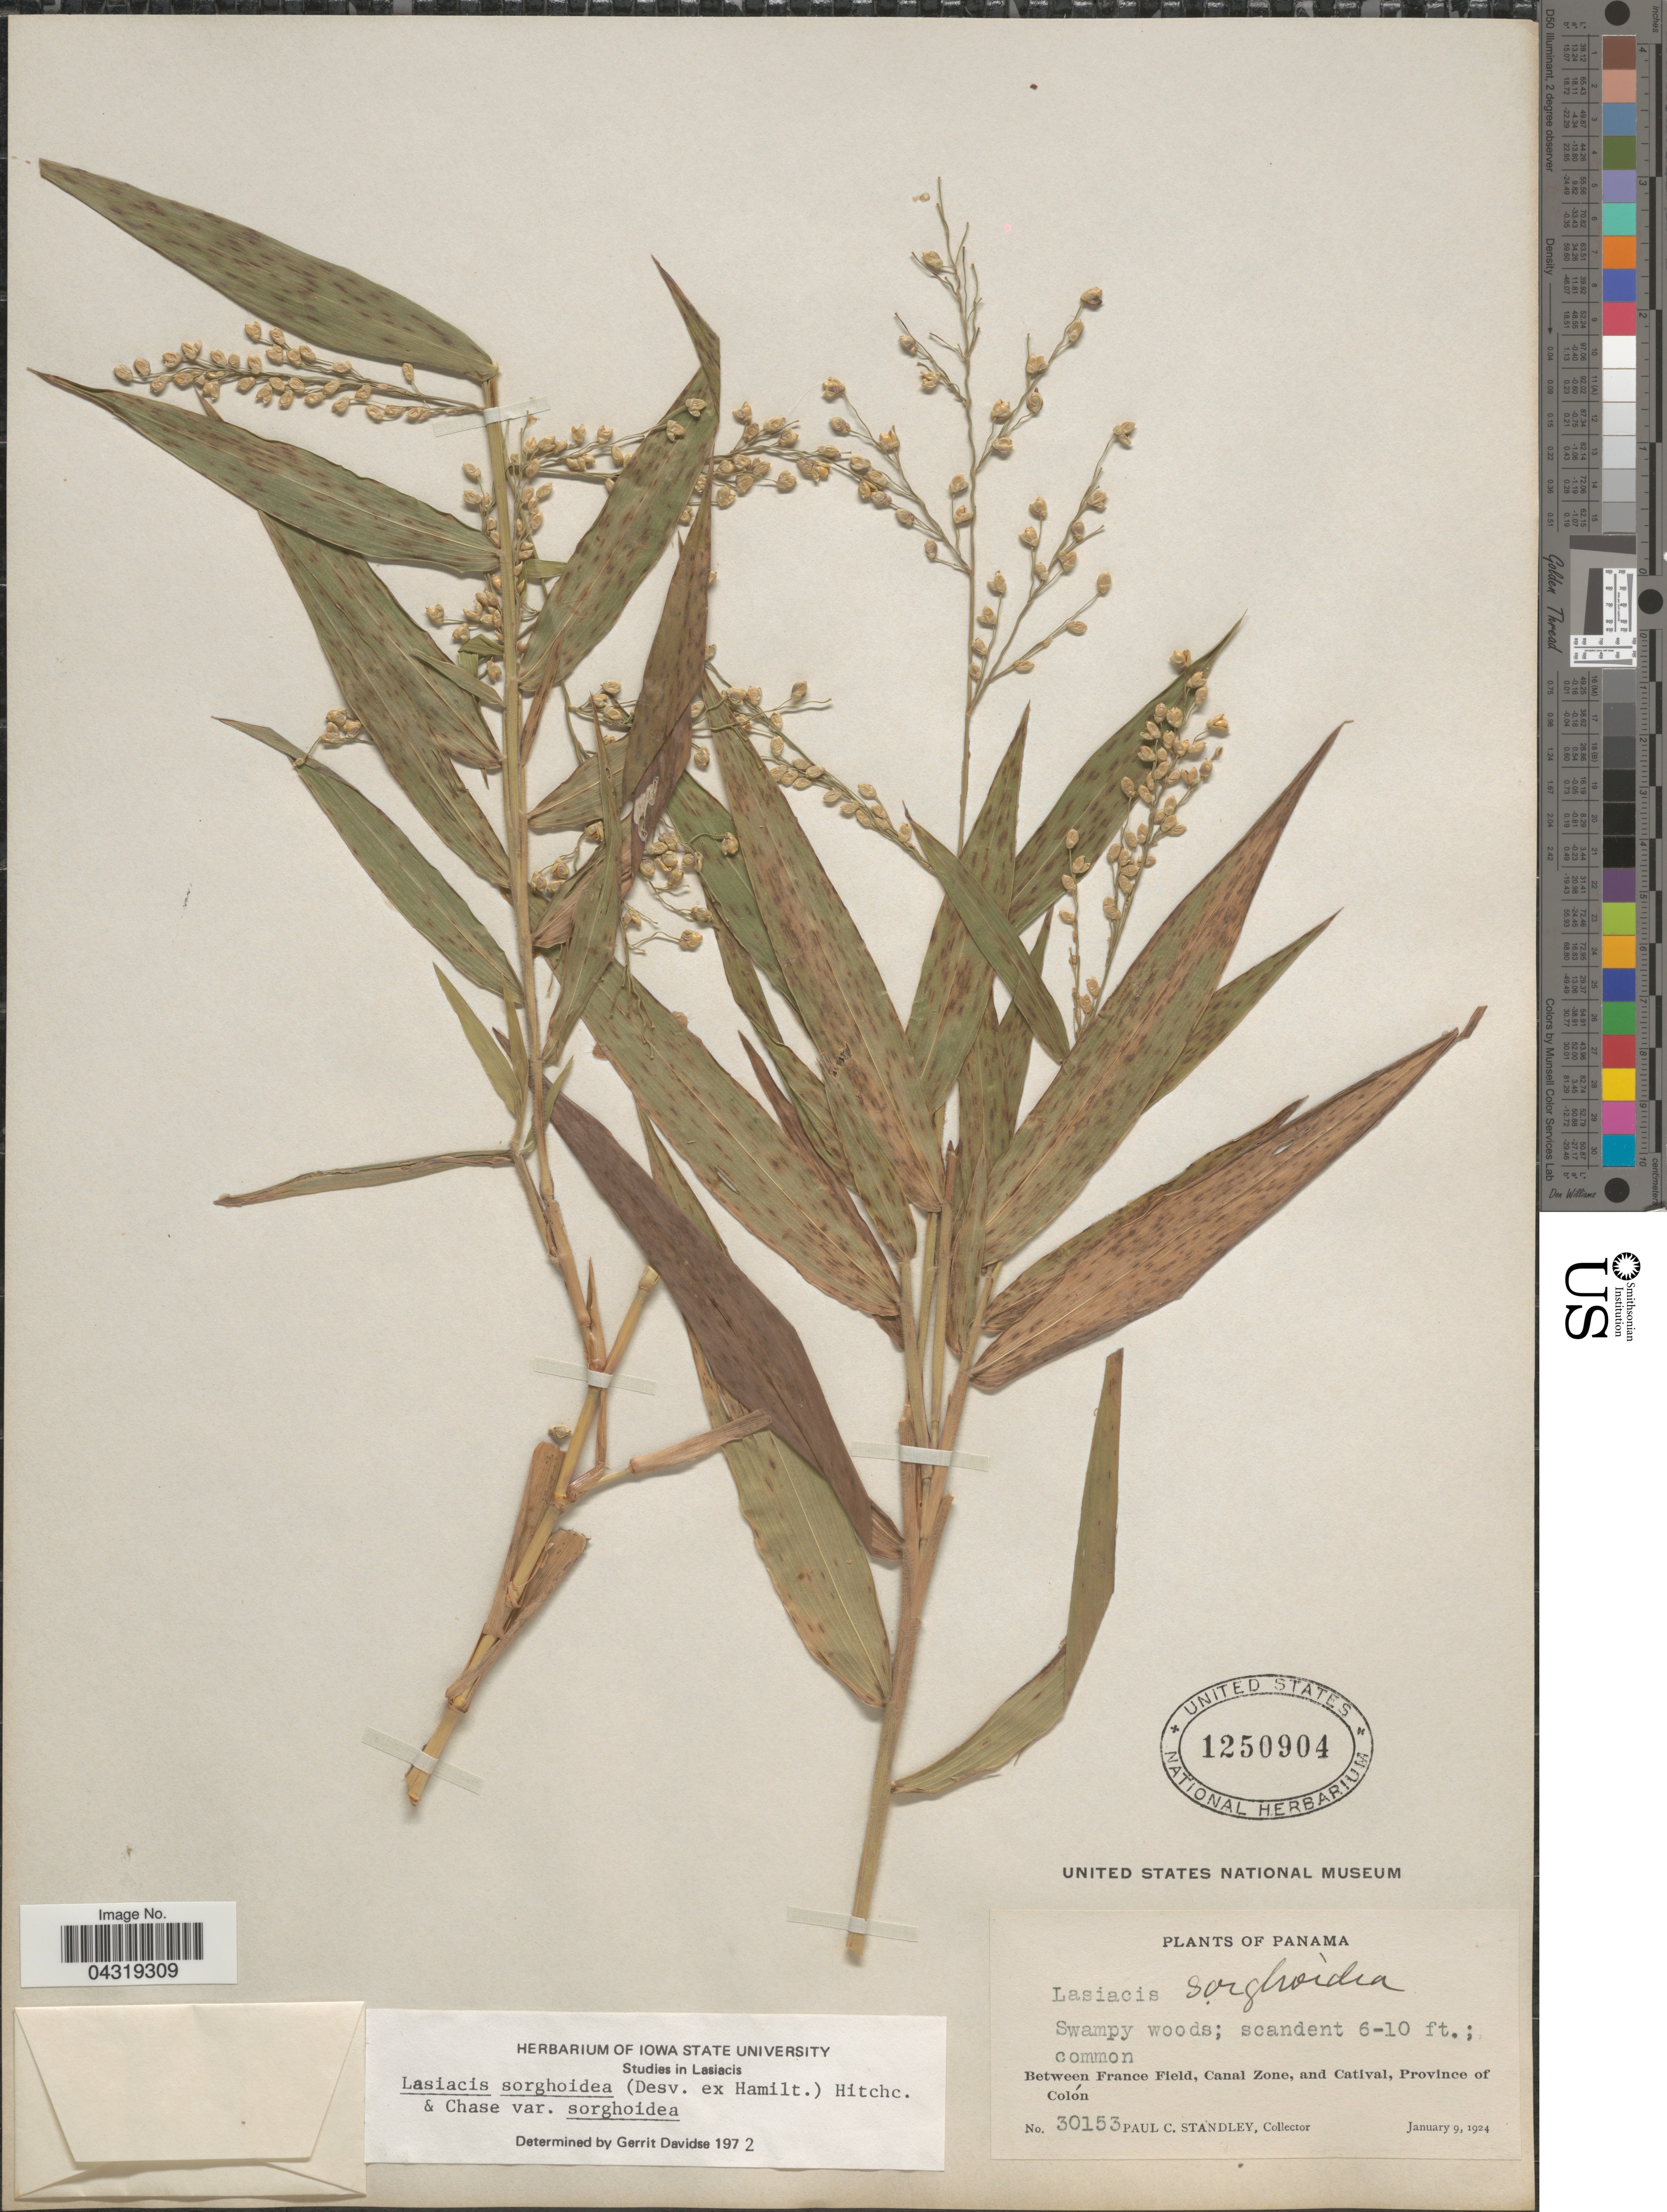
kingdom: Plantae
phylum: Tracheophyta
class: Liliopsida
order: Poales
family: Poaceae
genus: Lasiacis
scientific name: Lasiacis sorghoidea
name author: (Desv. ex Ham.) Hitchc. & Chase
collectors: P. C. Standley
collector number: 30153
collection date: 1924-01-09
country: Panama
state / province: Colón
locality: Between France Field, Canal Zone, and Catival, Province of Colón.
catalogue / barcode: US 1250904